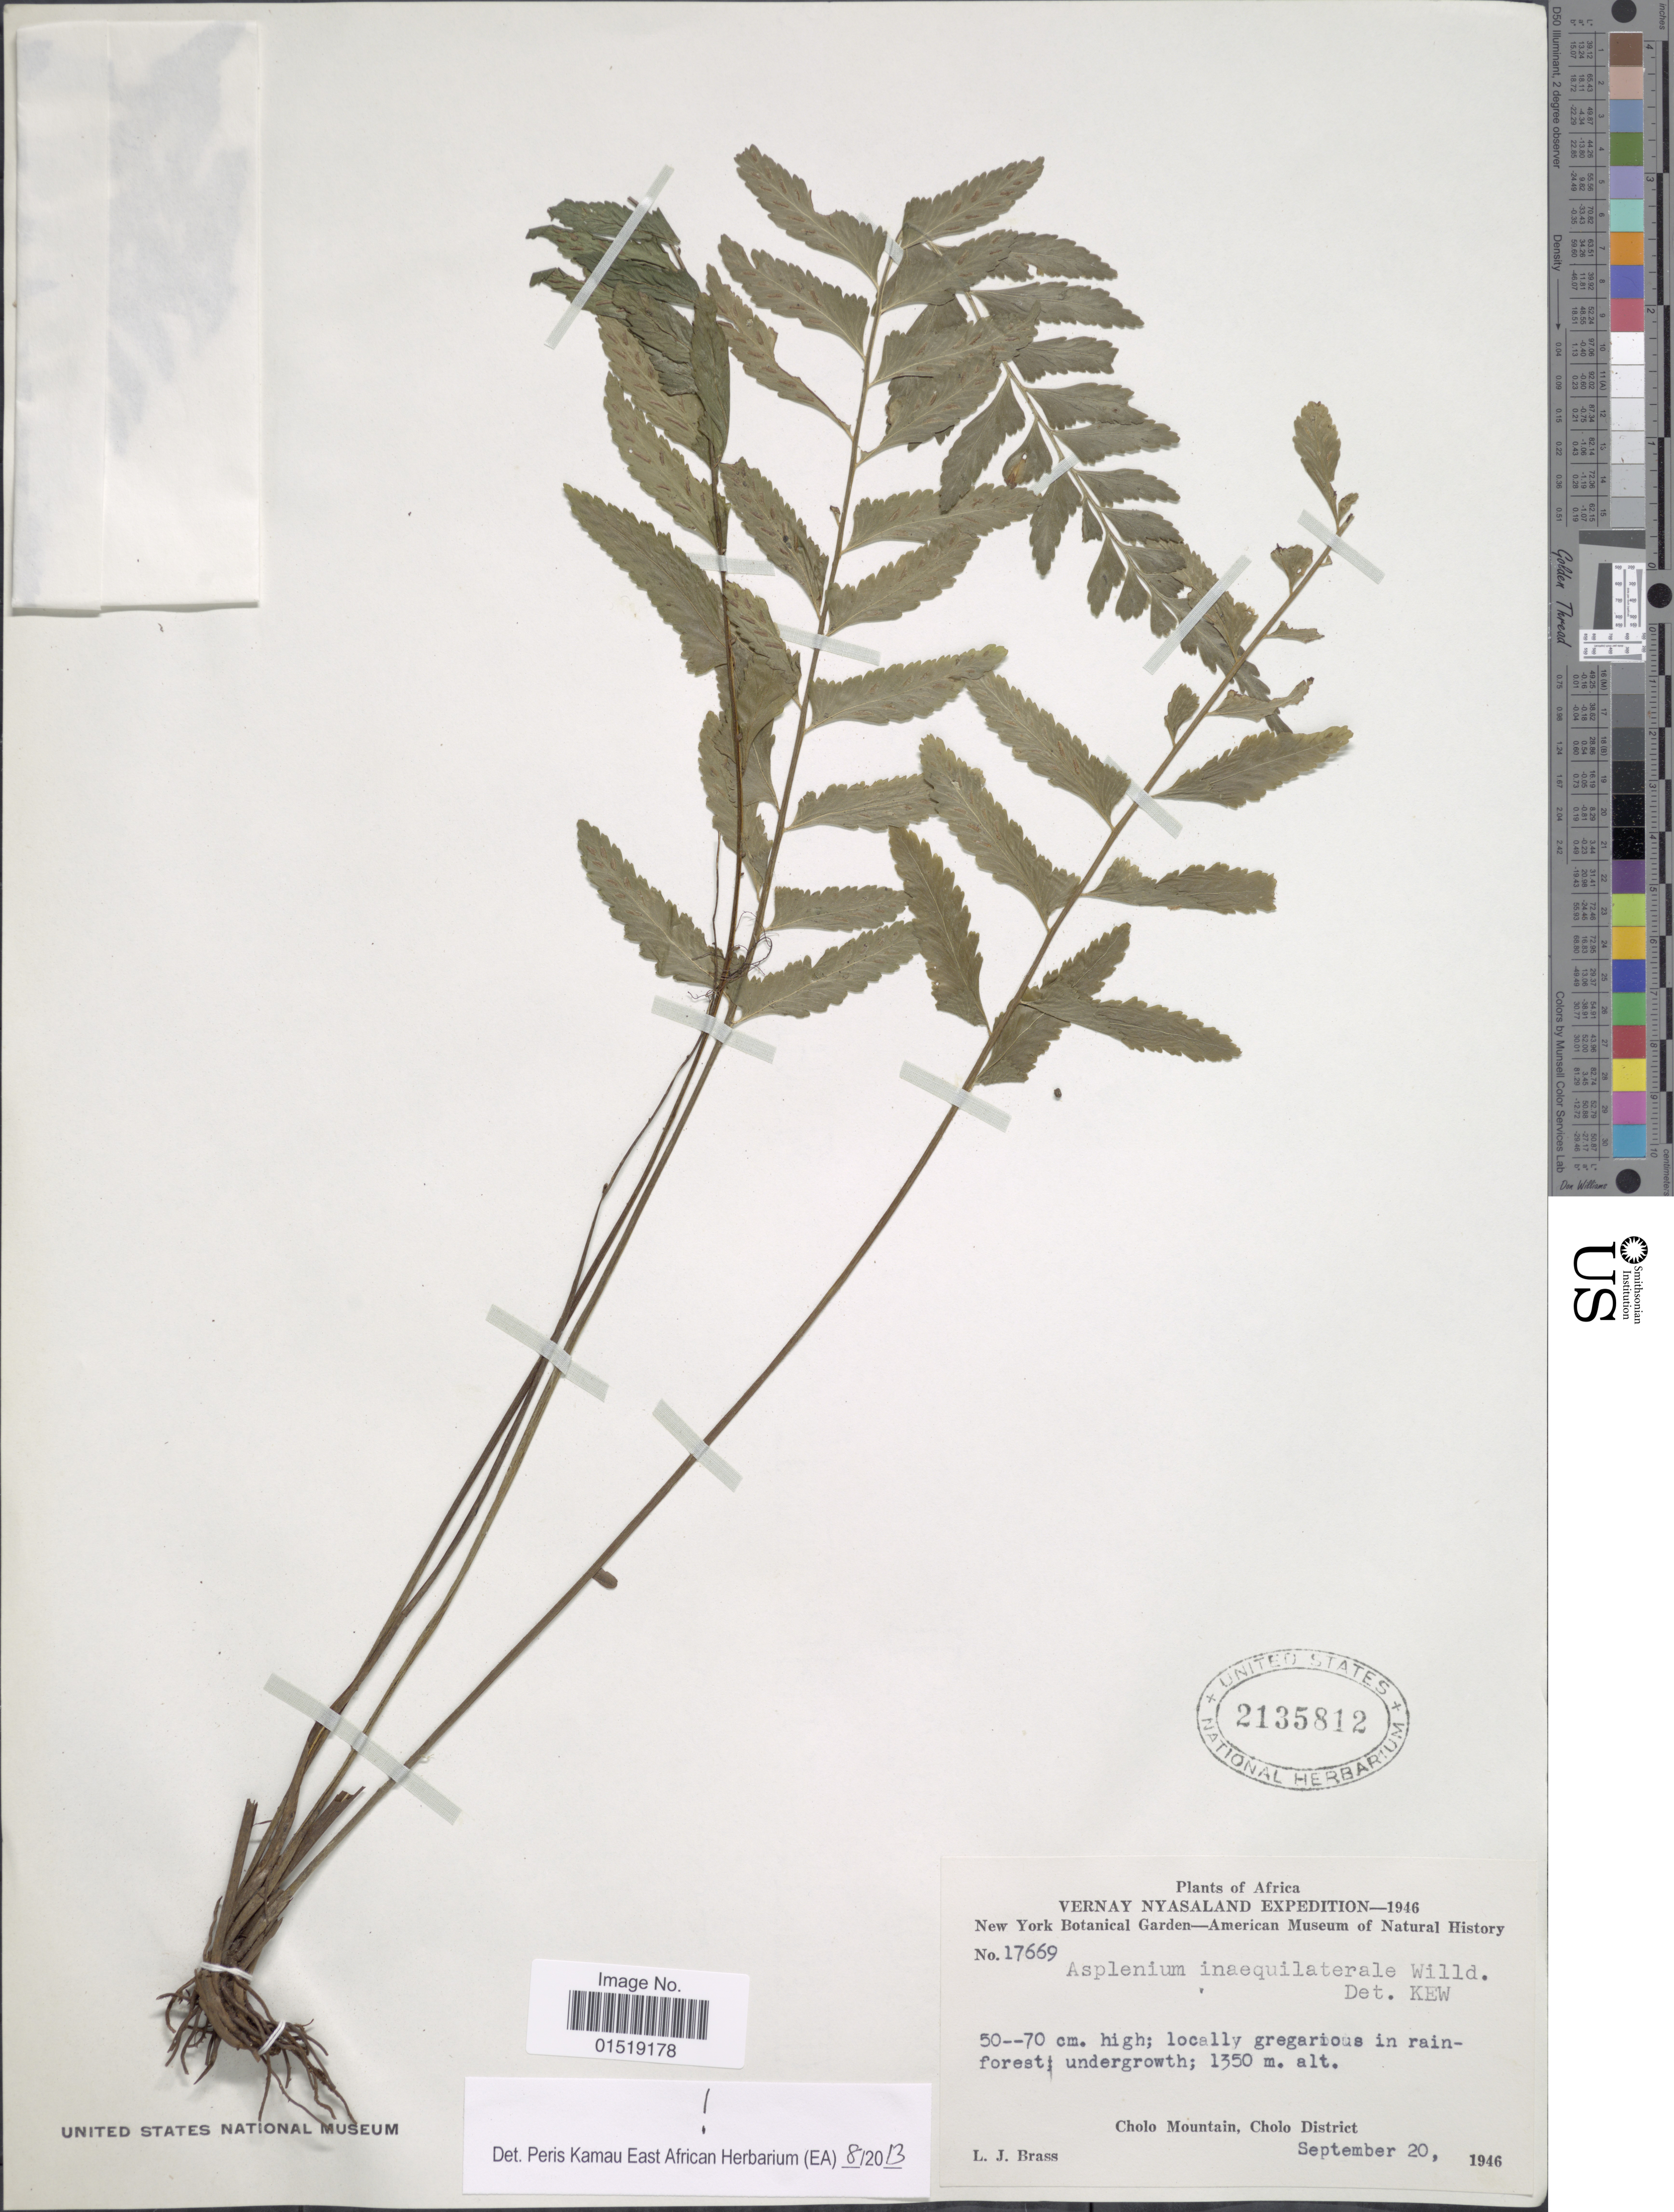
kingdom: Plantae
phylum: Tracheophyta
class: Polypodiopsida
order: Polypodiales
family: Aspleniaceae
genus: Asplenium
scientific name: Asplenium inaequilaterale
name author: Willd.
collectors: L. J. Brass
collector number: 17669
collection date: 1946-09-20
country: Malawi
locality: Cholo Mountain, Cholo District.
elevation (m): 1350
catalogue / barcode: US 2135812